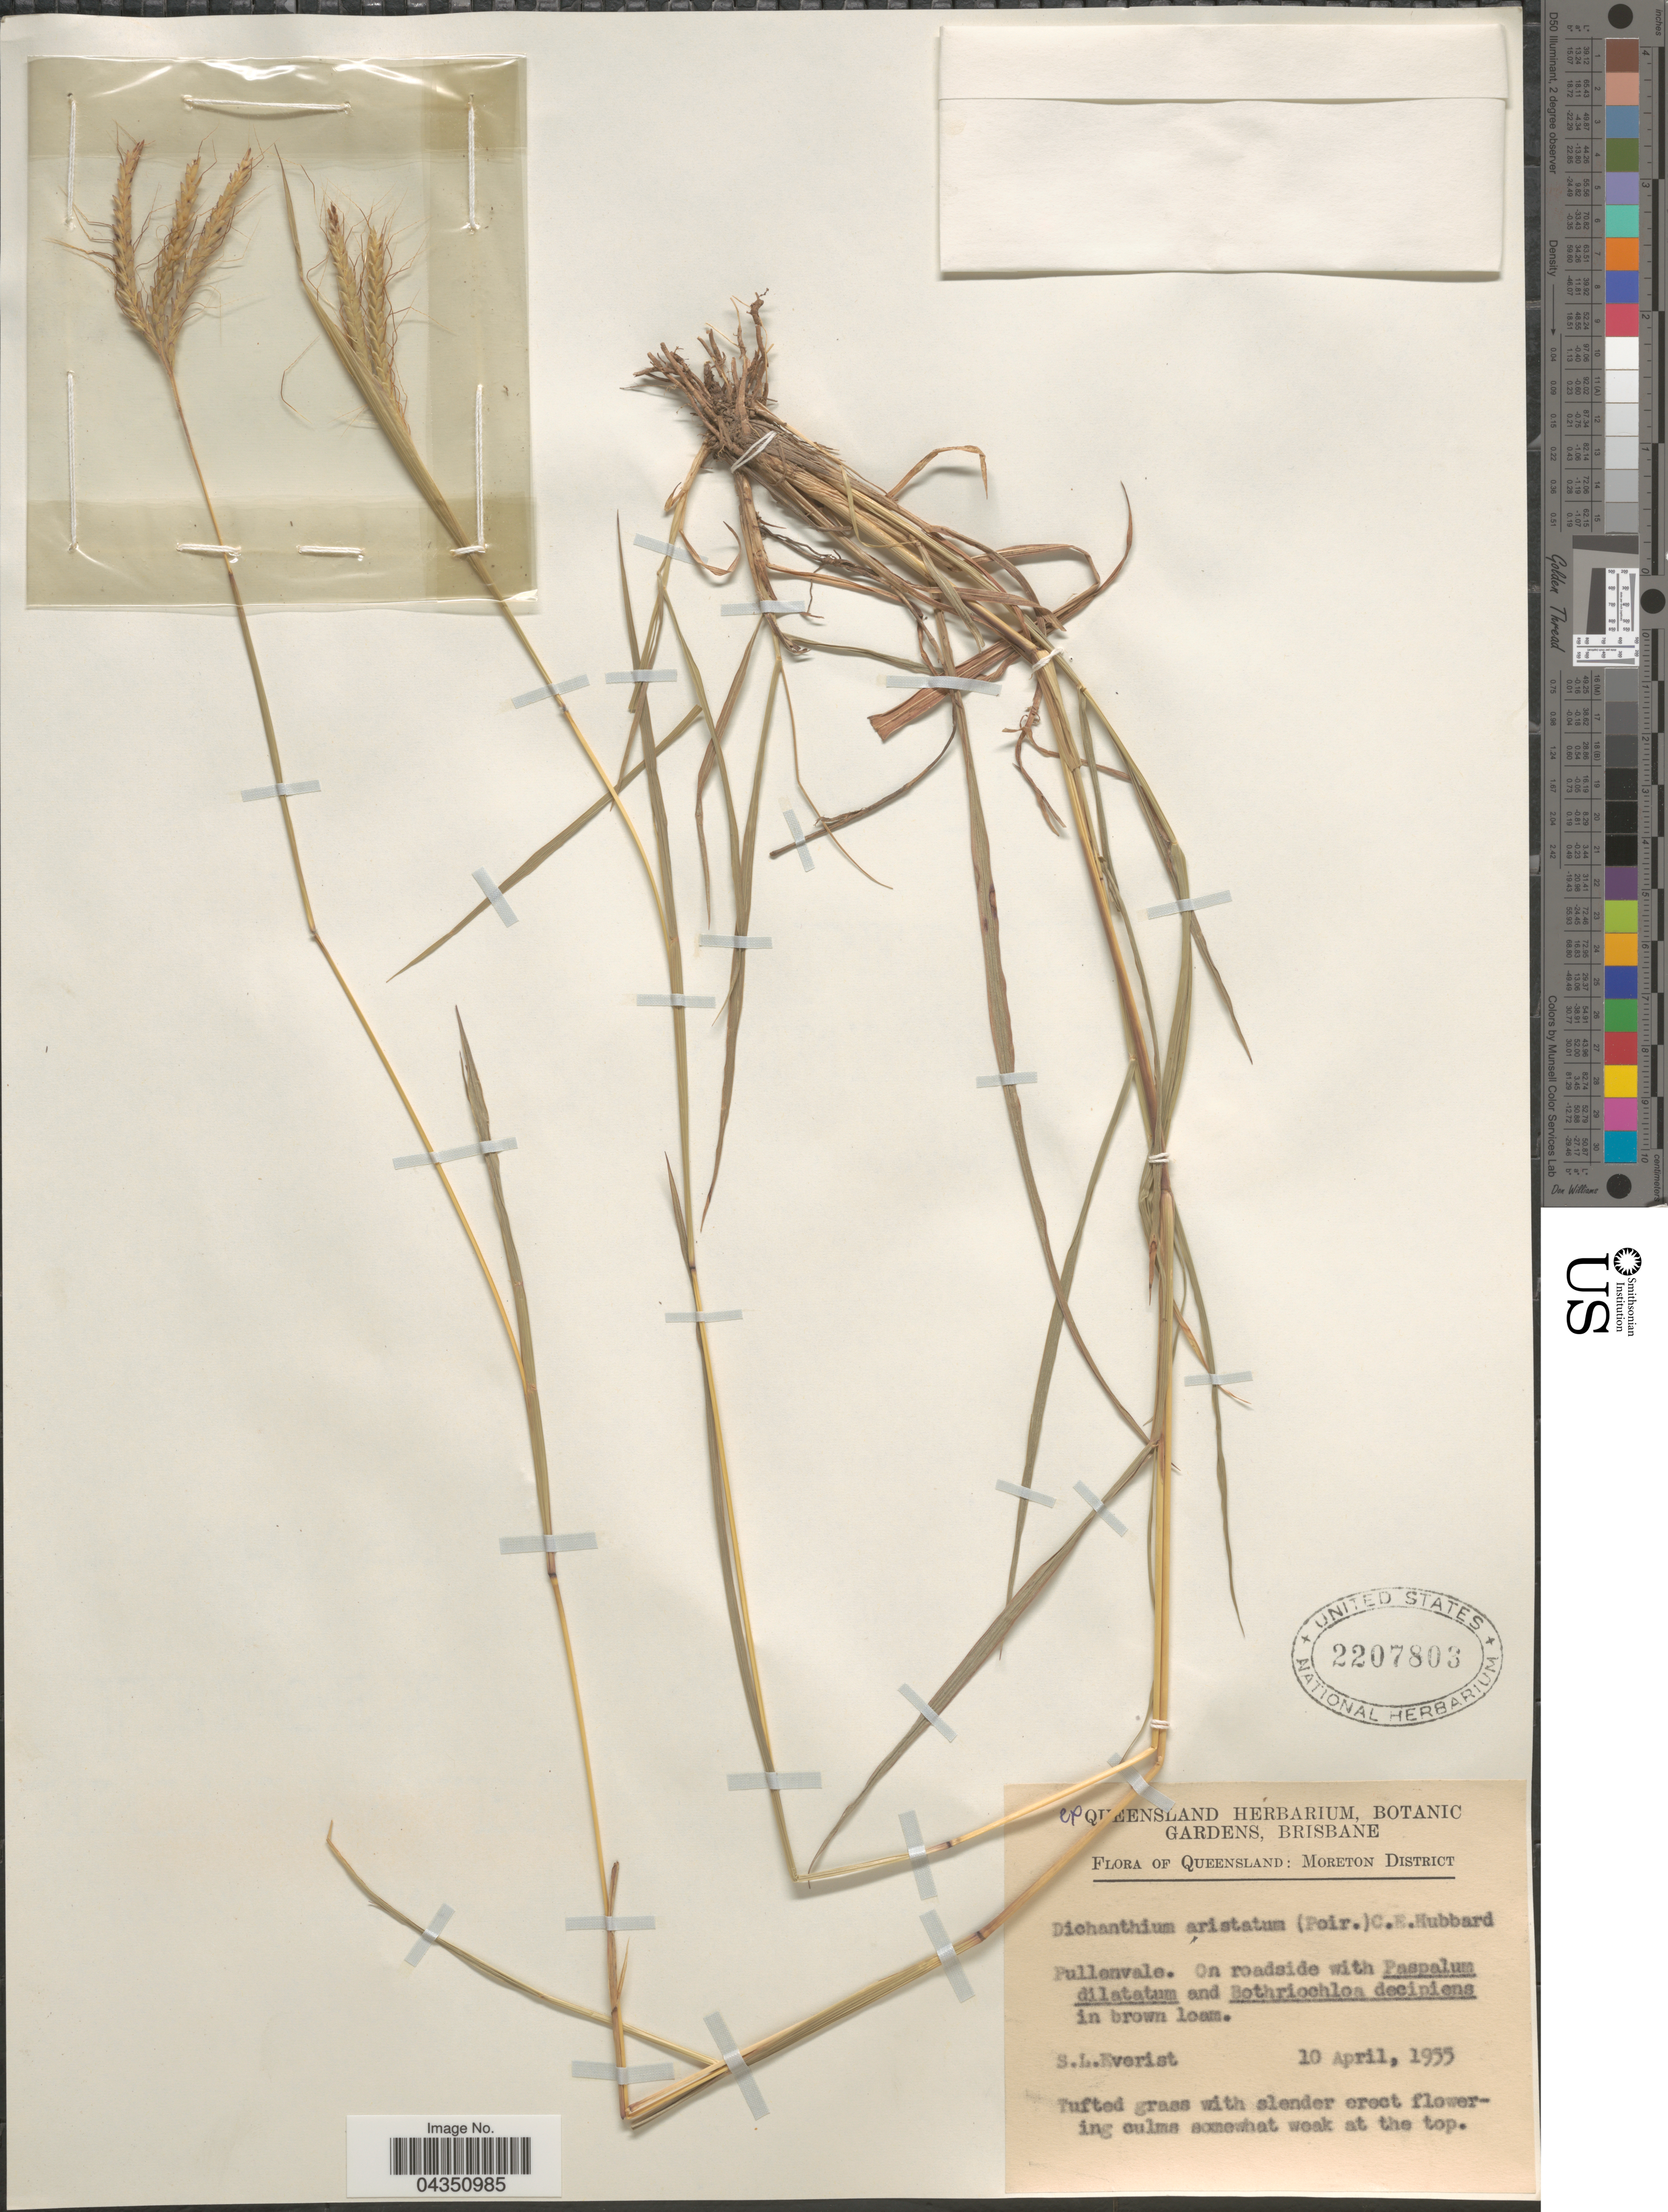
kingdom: Plantae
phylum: Tracheophyta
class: Liliopsida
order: Poales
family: Poaceae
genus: Dichanthium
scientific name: Dichanthium aristatum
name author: (Poir.) C.E. Hubb.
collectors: S. Everist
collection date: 1955-04-10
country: Australia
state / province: Queensland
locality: Moreton District. Pullenvale.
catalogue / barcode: US 2207803